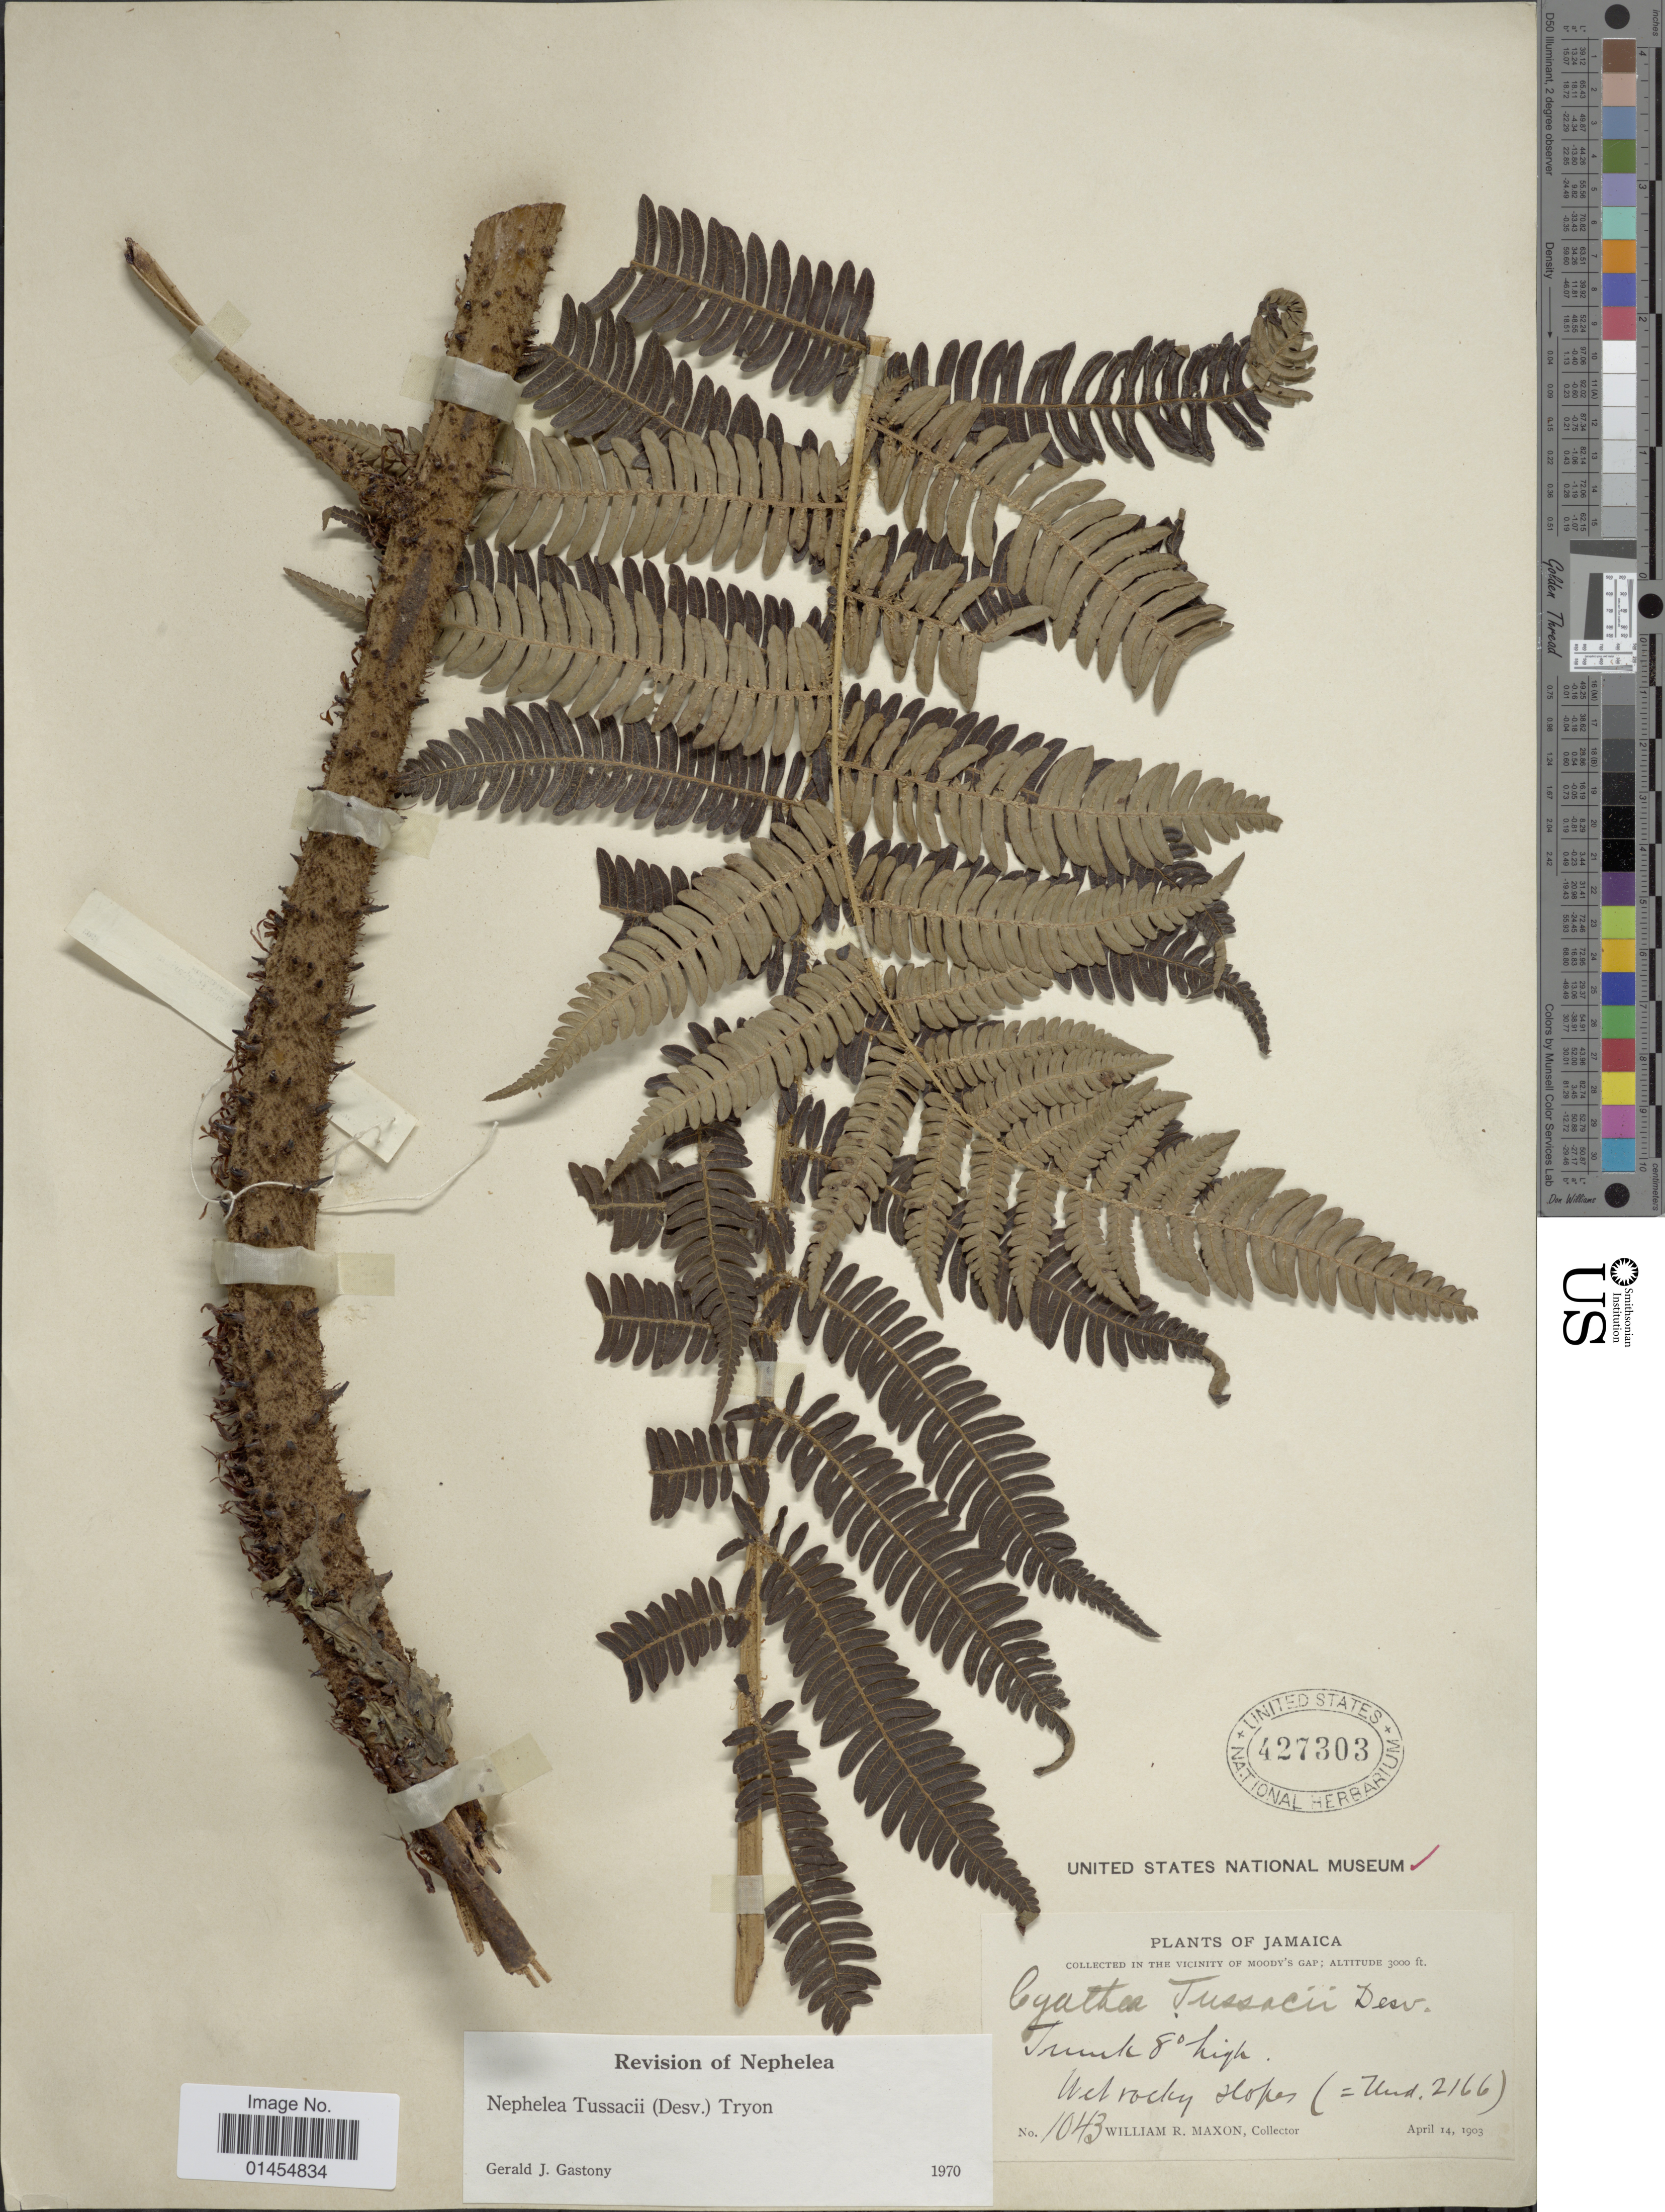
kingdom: Plantae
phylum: Tracheophyta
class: Polypodiopsida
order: Cyatheales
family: Cyatheaceae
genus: Alsophila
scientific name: Alsophila tussacii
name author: (Desv.) D.S. Conant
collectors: W. R. Maxon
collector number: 1043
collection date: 1903-04-14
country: Jamaica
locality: Collected in the vicinity of Moody's Gap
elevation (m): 914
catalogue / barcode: US 427303